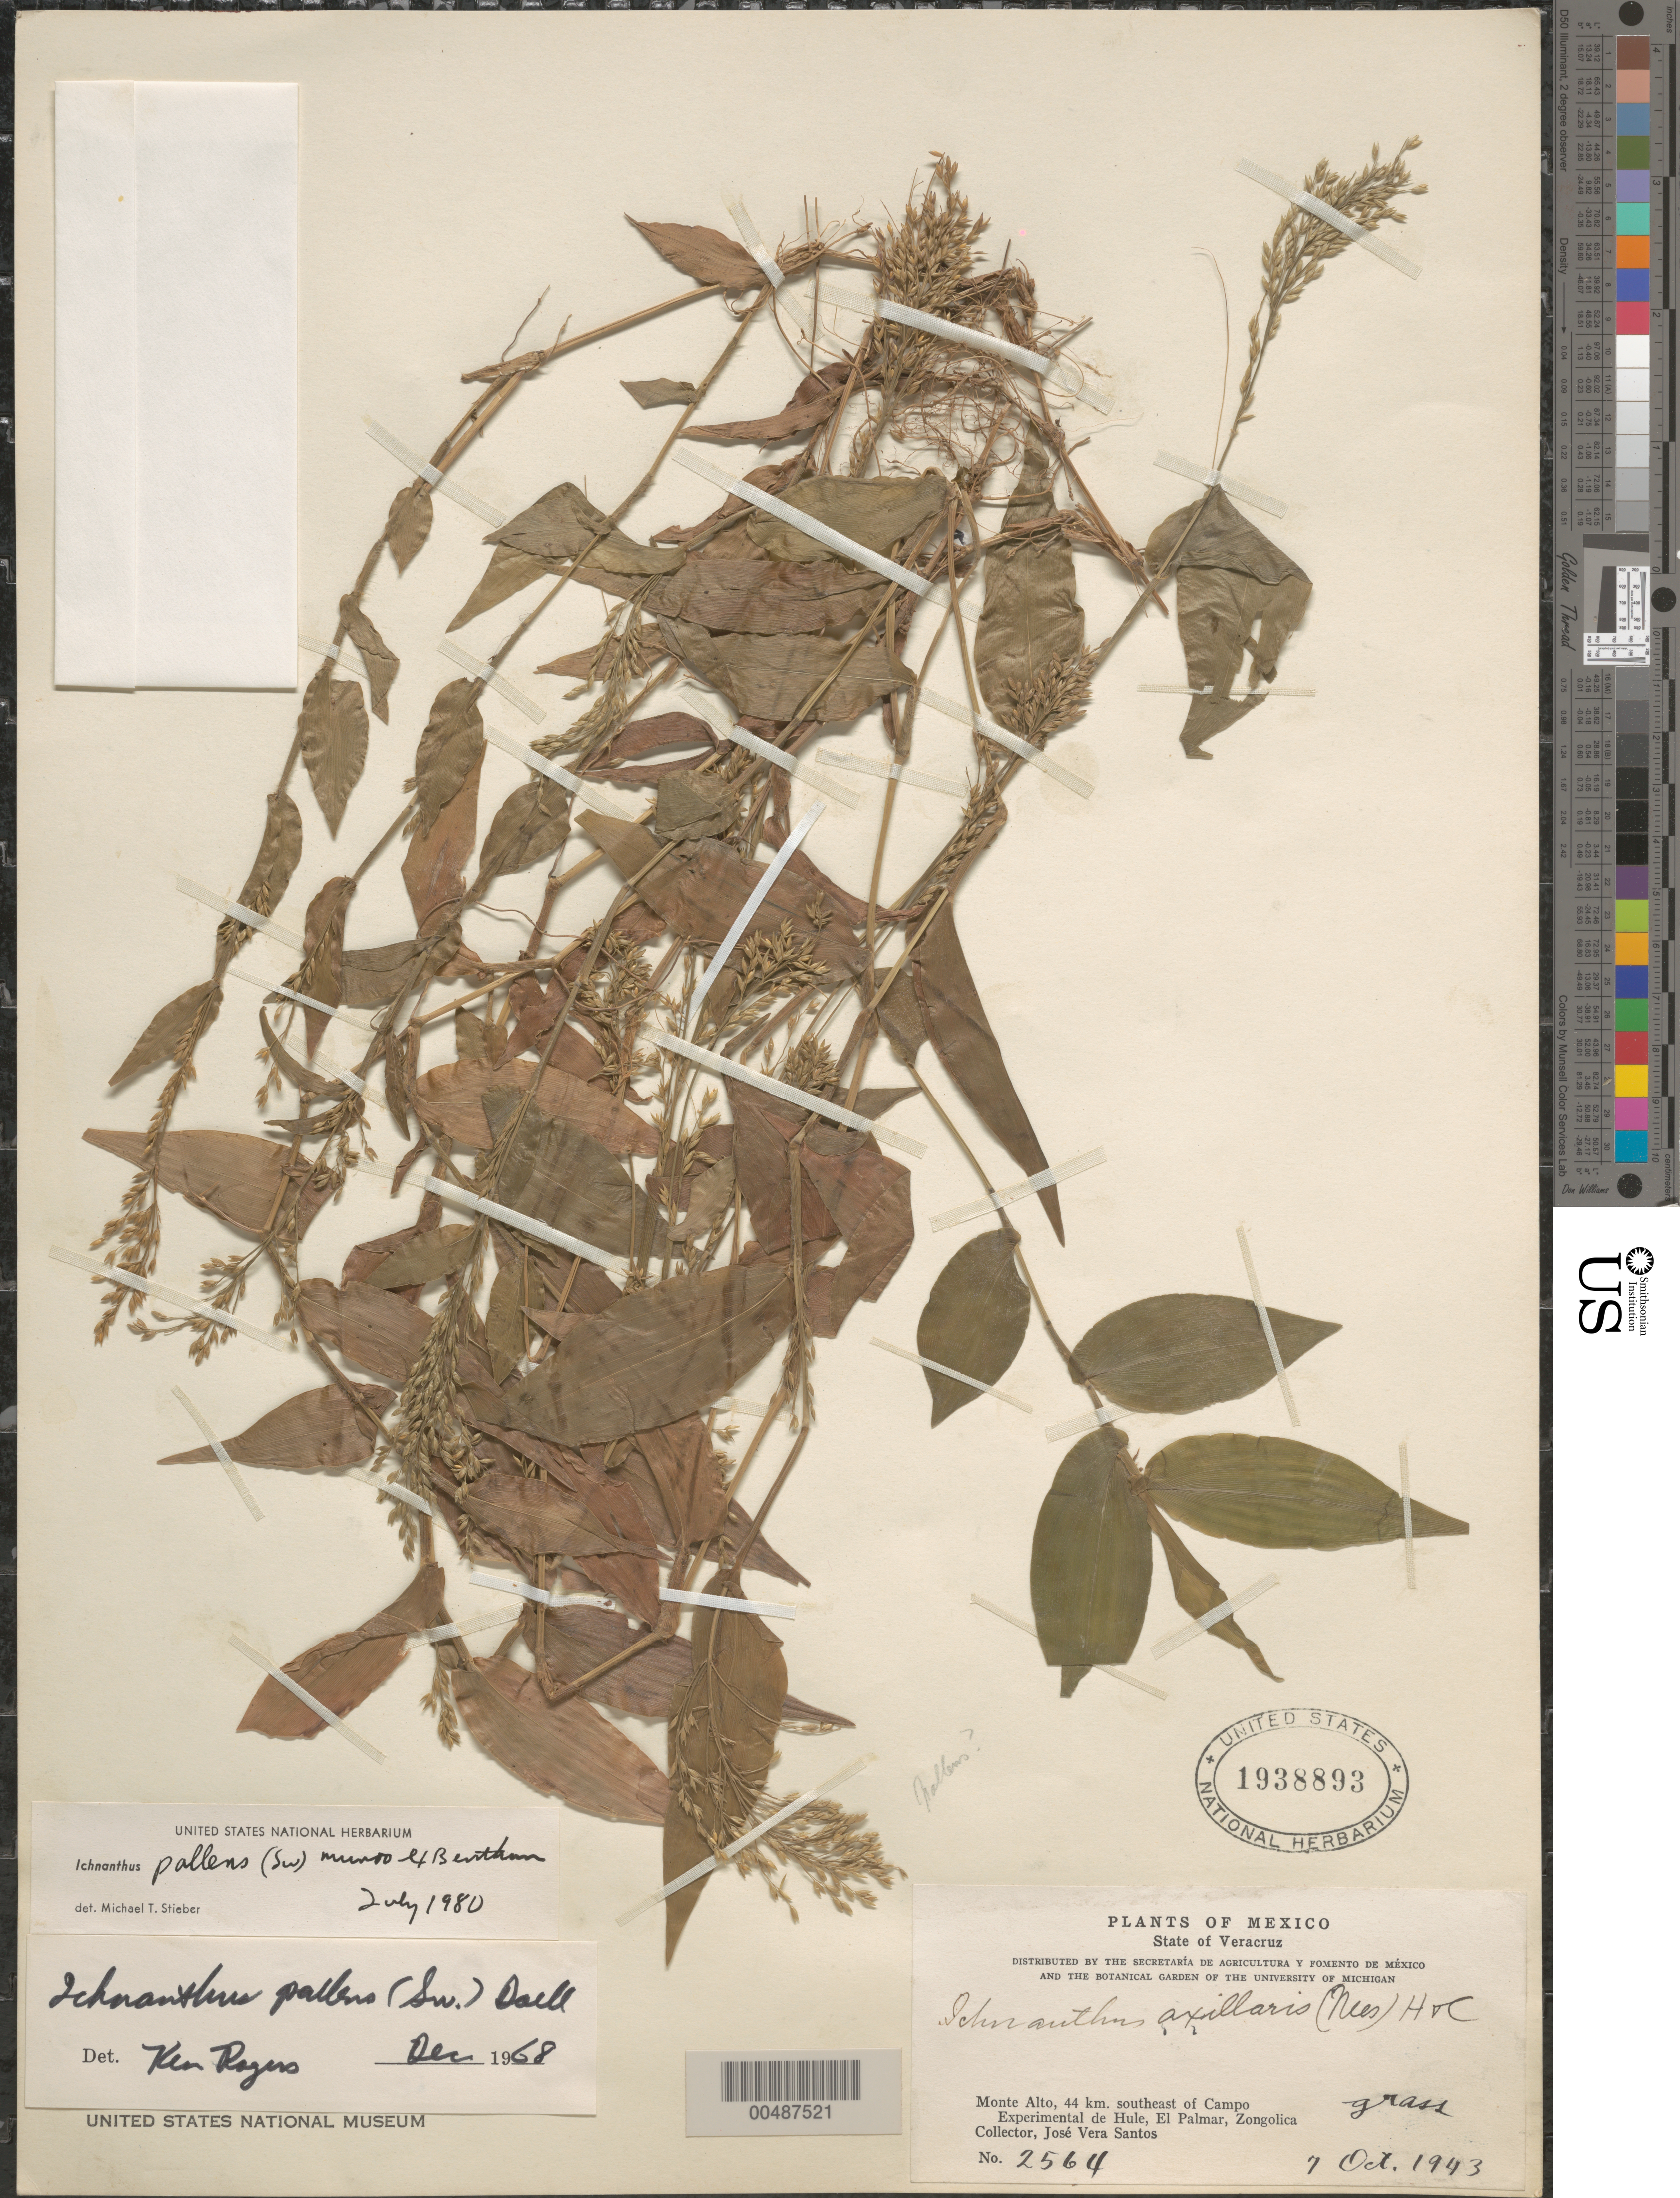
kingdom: Plantae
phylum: Tracheophyta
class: Liliopsida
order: Poales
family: Poaceae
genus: Ichnanthus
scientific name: Ichnanthus pallens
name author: (Sw.) Munro ex Benth.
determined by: Stieber, M. T.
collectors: J. V. Santos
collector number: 2564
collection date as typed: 7 Oct 1943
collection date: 1943-10-07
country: Mexico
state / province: Veracruz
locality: Monte Alto, 44 km SE of Campo Experimental de Hule, El Palmar, Zongolica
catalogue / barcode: US 1938893